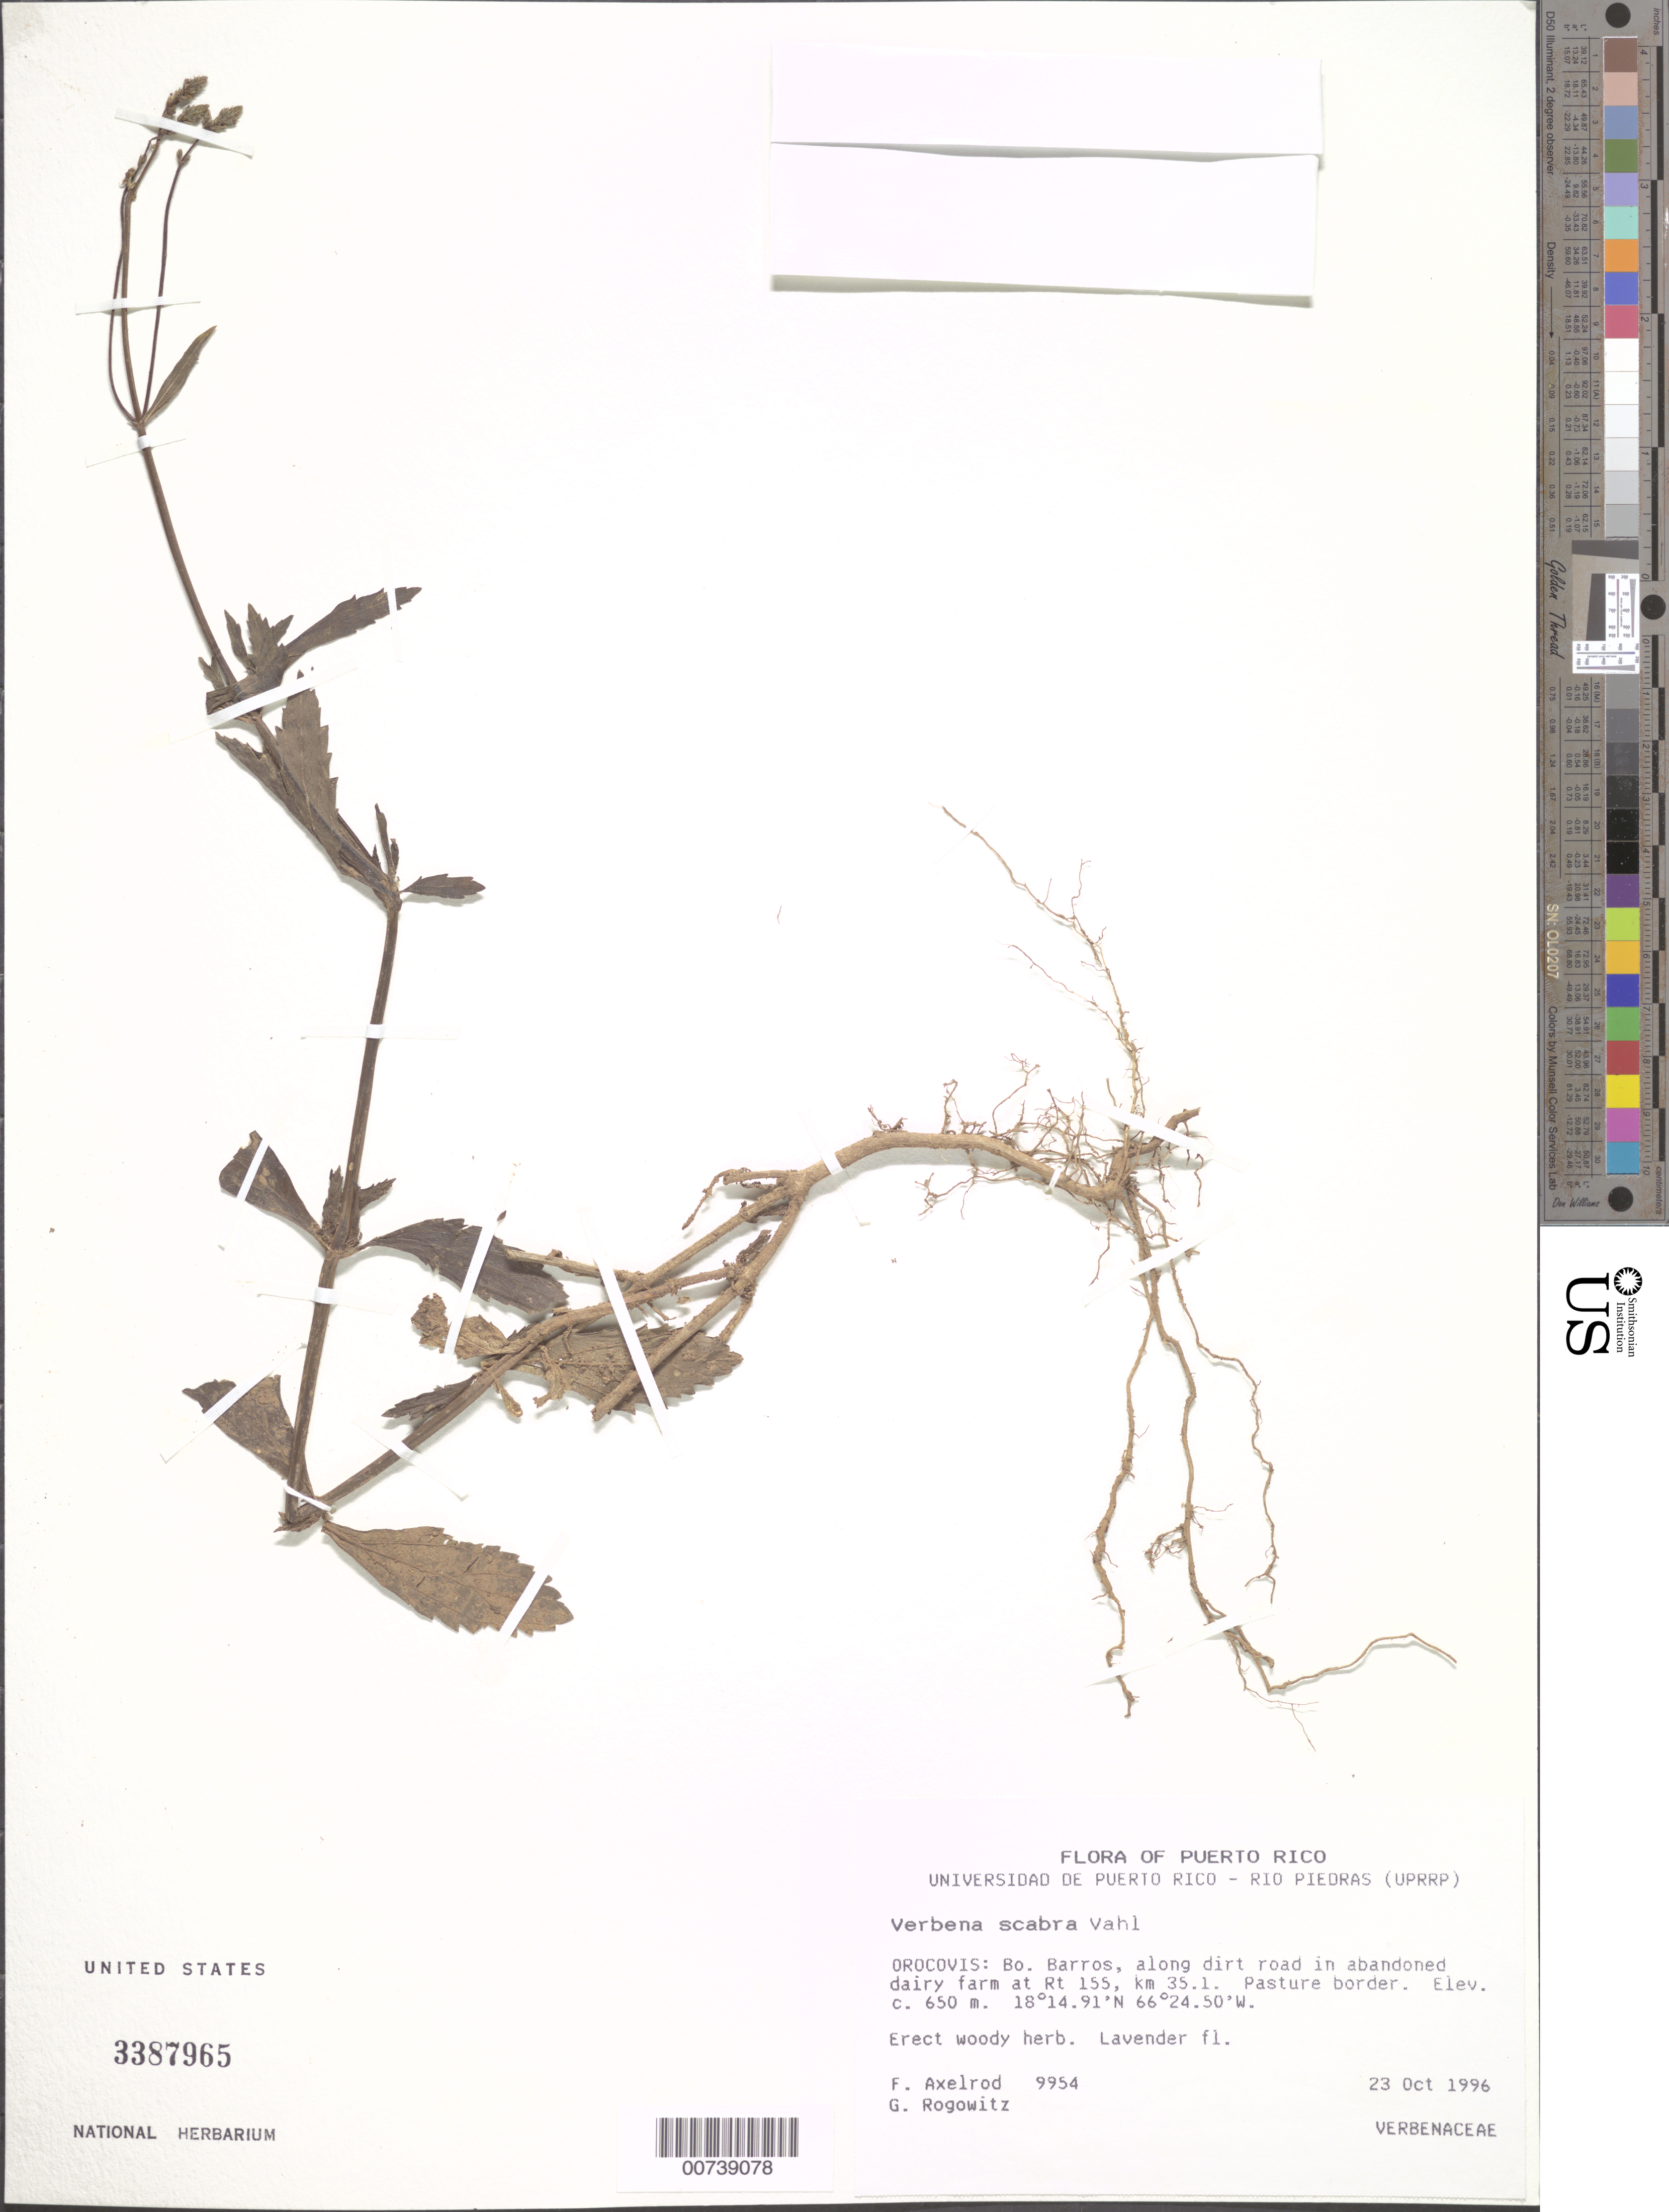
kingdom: Plantae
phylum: Tracheophyta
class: Magnoliopsida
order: Lamiales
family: Verbenaceae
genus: Verbena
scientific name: Verbena scabra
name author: Vahl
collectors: F. S. Axelrod & G. Rogowitz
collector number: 9954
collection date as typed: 23 Oct 1996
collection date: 1996-10-23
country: Puerto Rico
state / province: Orocovis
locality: Orocovis: Bo. Barros, along dirt road in abandoned dairy farm at Rt. 155, km 35.1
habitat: Pasture border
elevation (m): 650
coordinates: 18.25861111, -66.41388889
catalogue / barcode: US 3387965